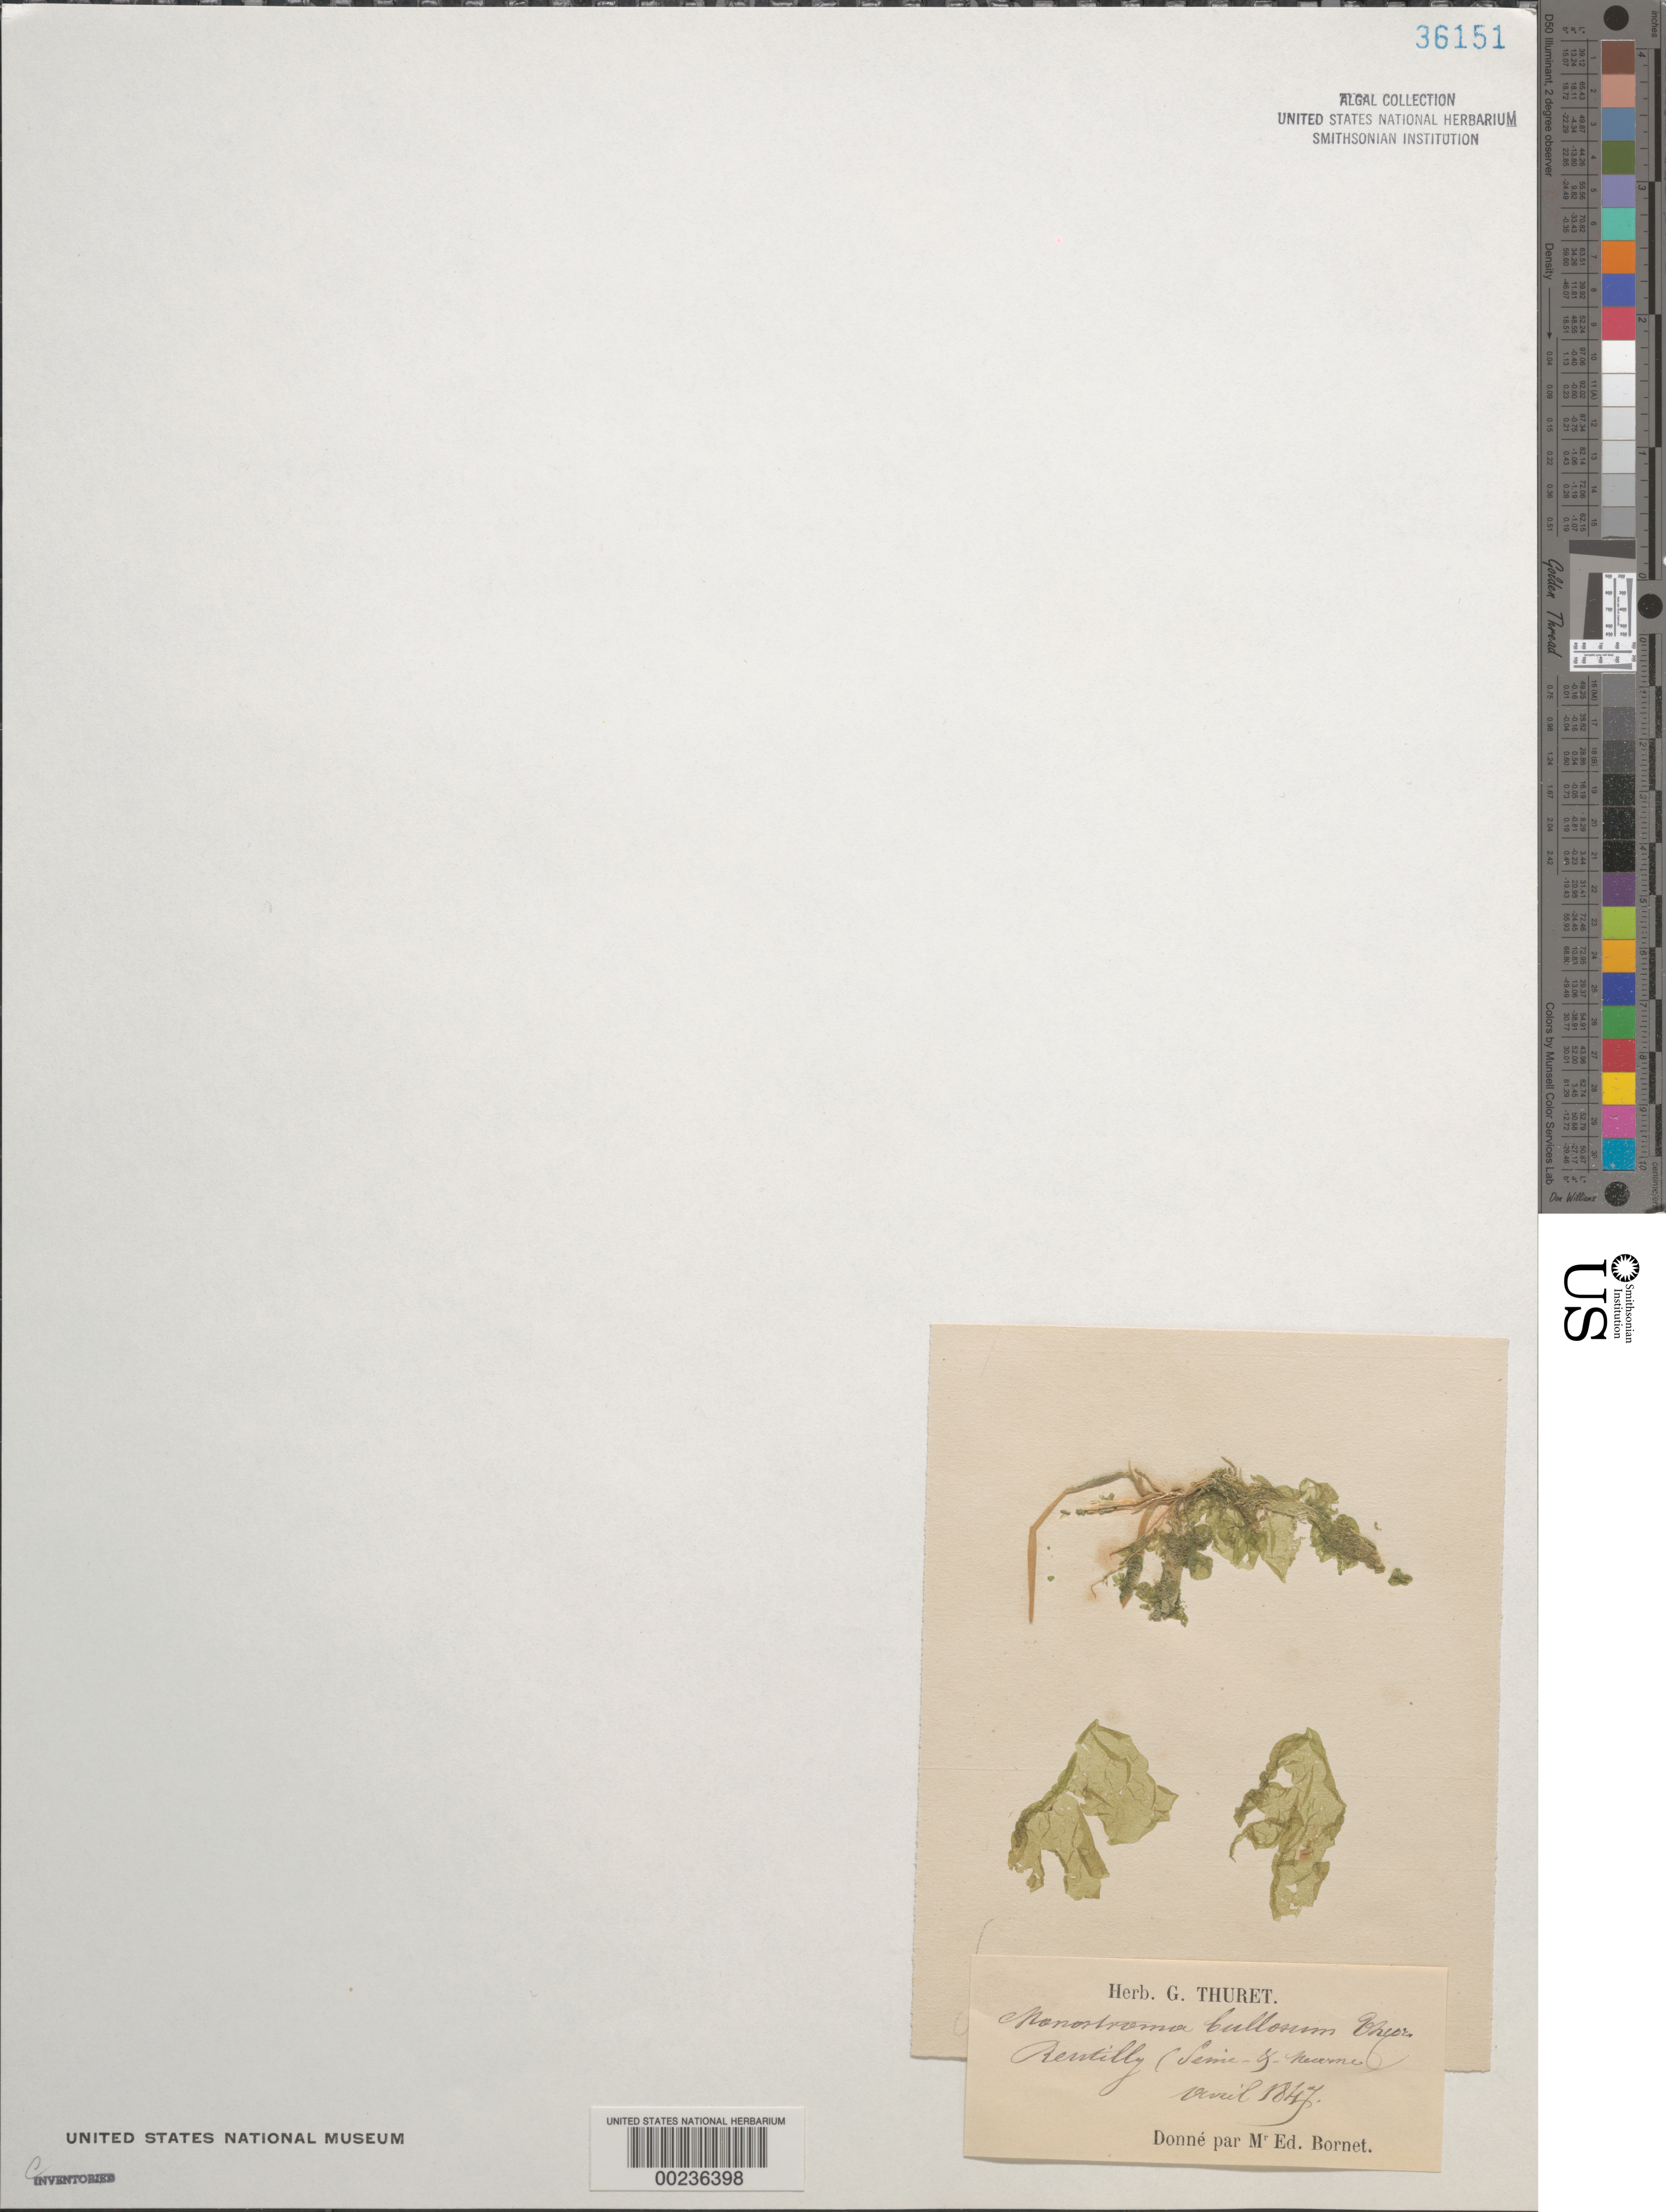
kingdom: Plantae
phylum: Chlorophyta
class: Ulvophyceae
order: Ulvales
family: Monostromataceae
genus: Monostroma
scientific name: Monostroma bullosum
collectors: G. A. Thuret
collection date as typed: Apr 1847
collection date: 1847-04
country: France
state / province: Île-de-france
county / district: Seine-et-marne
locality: Rentilly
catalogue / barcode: US 36151